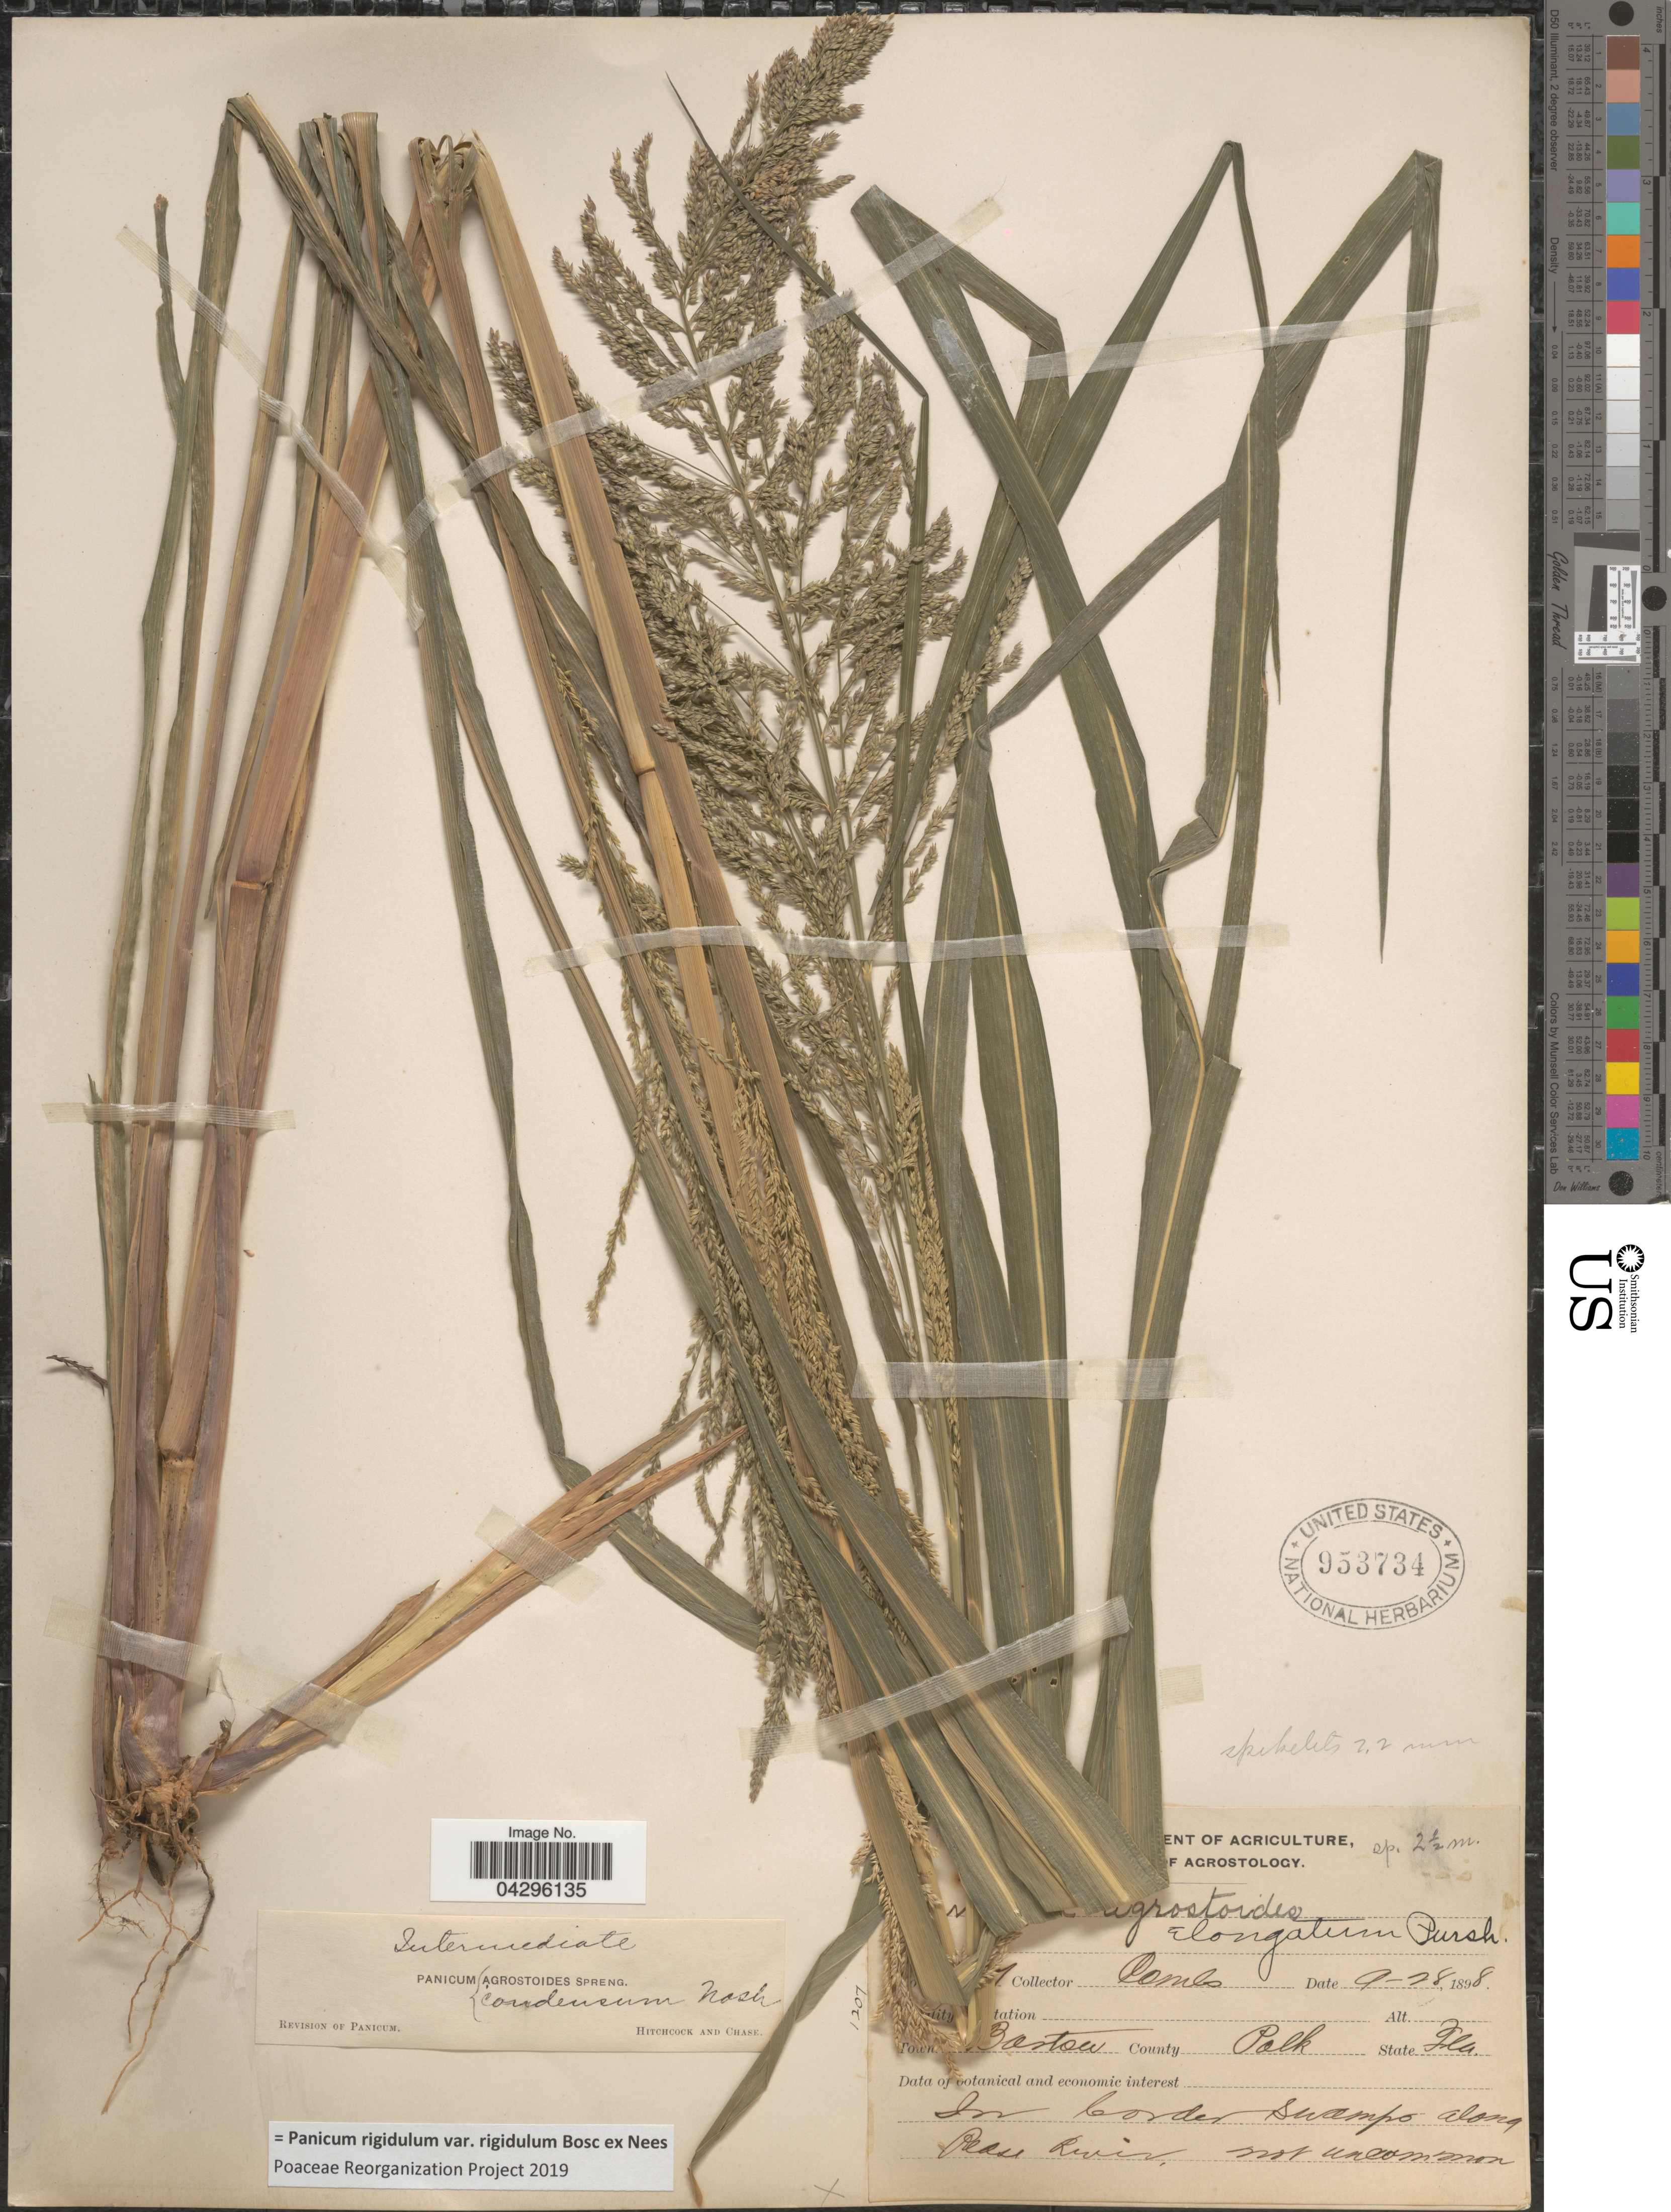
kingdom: Plantae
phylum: Tracheophyta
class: Liliopsida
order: Poales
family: Poaceae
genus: Panicum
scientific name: Panicum rigidulum var. rigidulum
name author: Bosc ex Nees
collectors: -. Combs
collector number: !7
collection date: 1898-09-28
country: United States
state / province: Florida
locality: Town Barton. County Polk. In border swamps along Pease River.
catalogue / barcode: US 953734